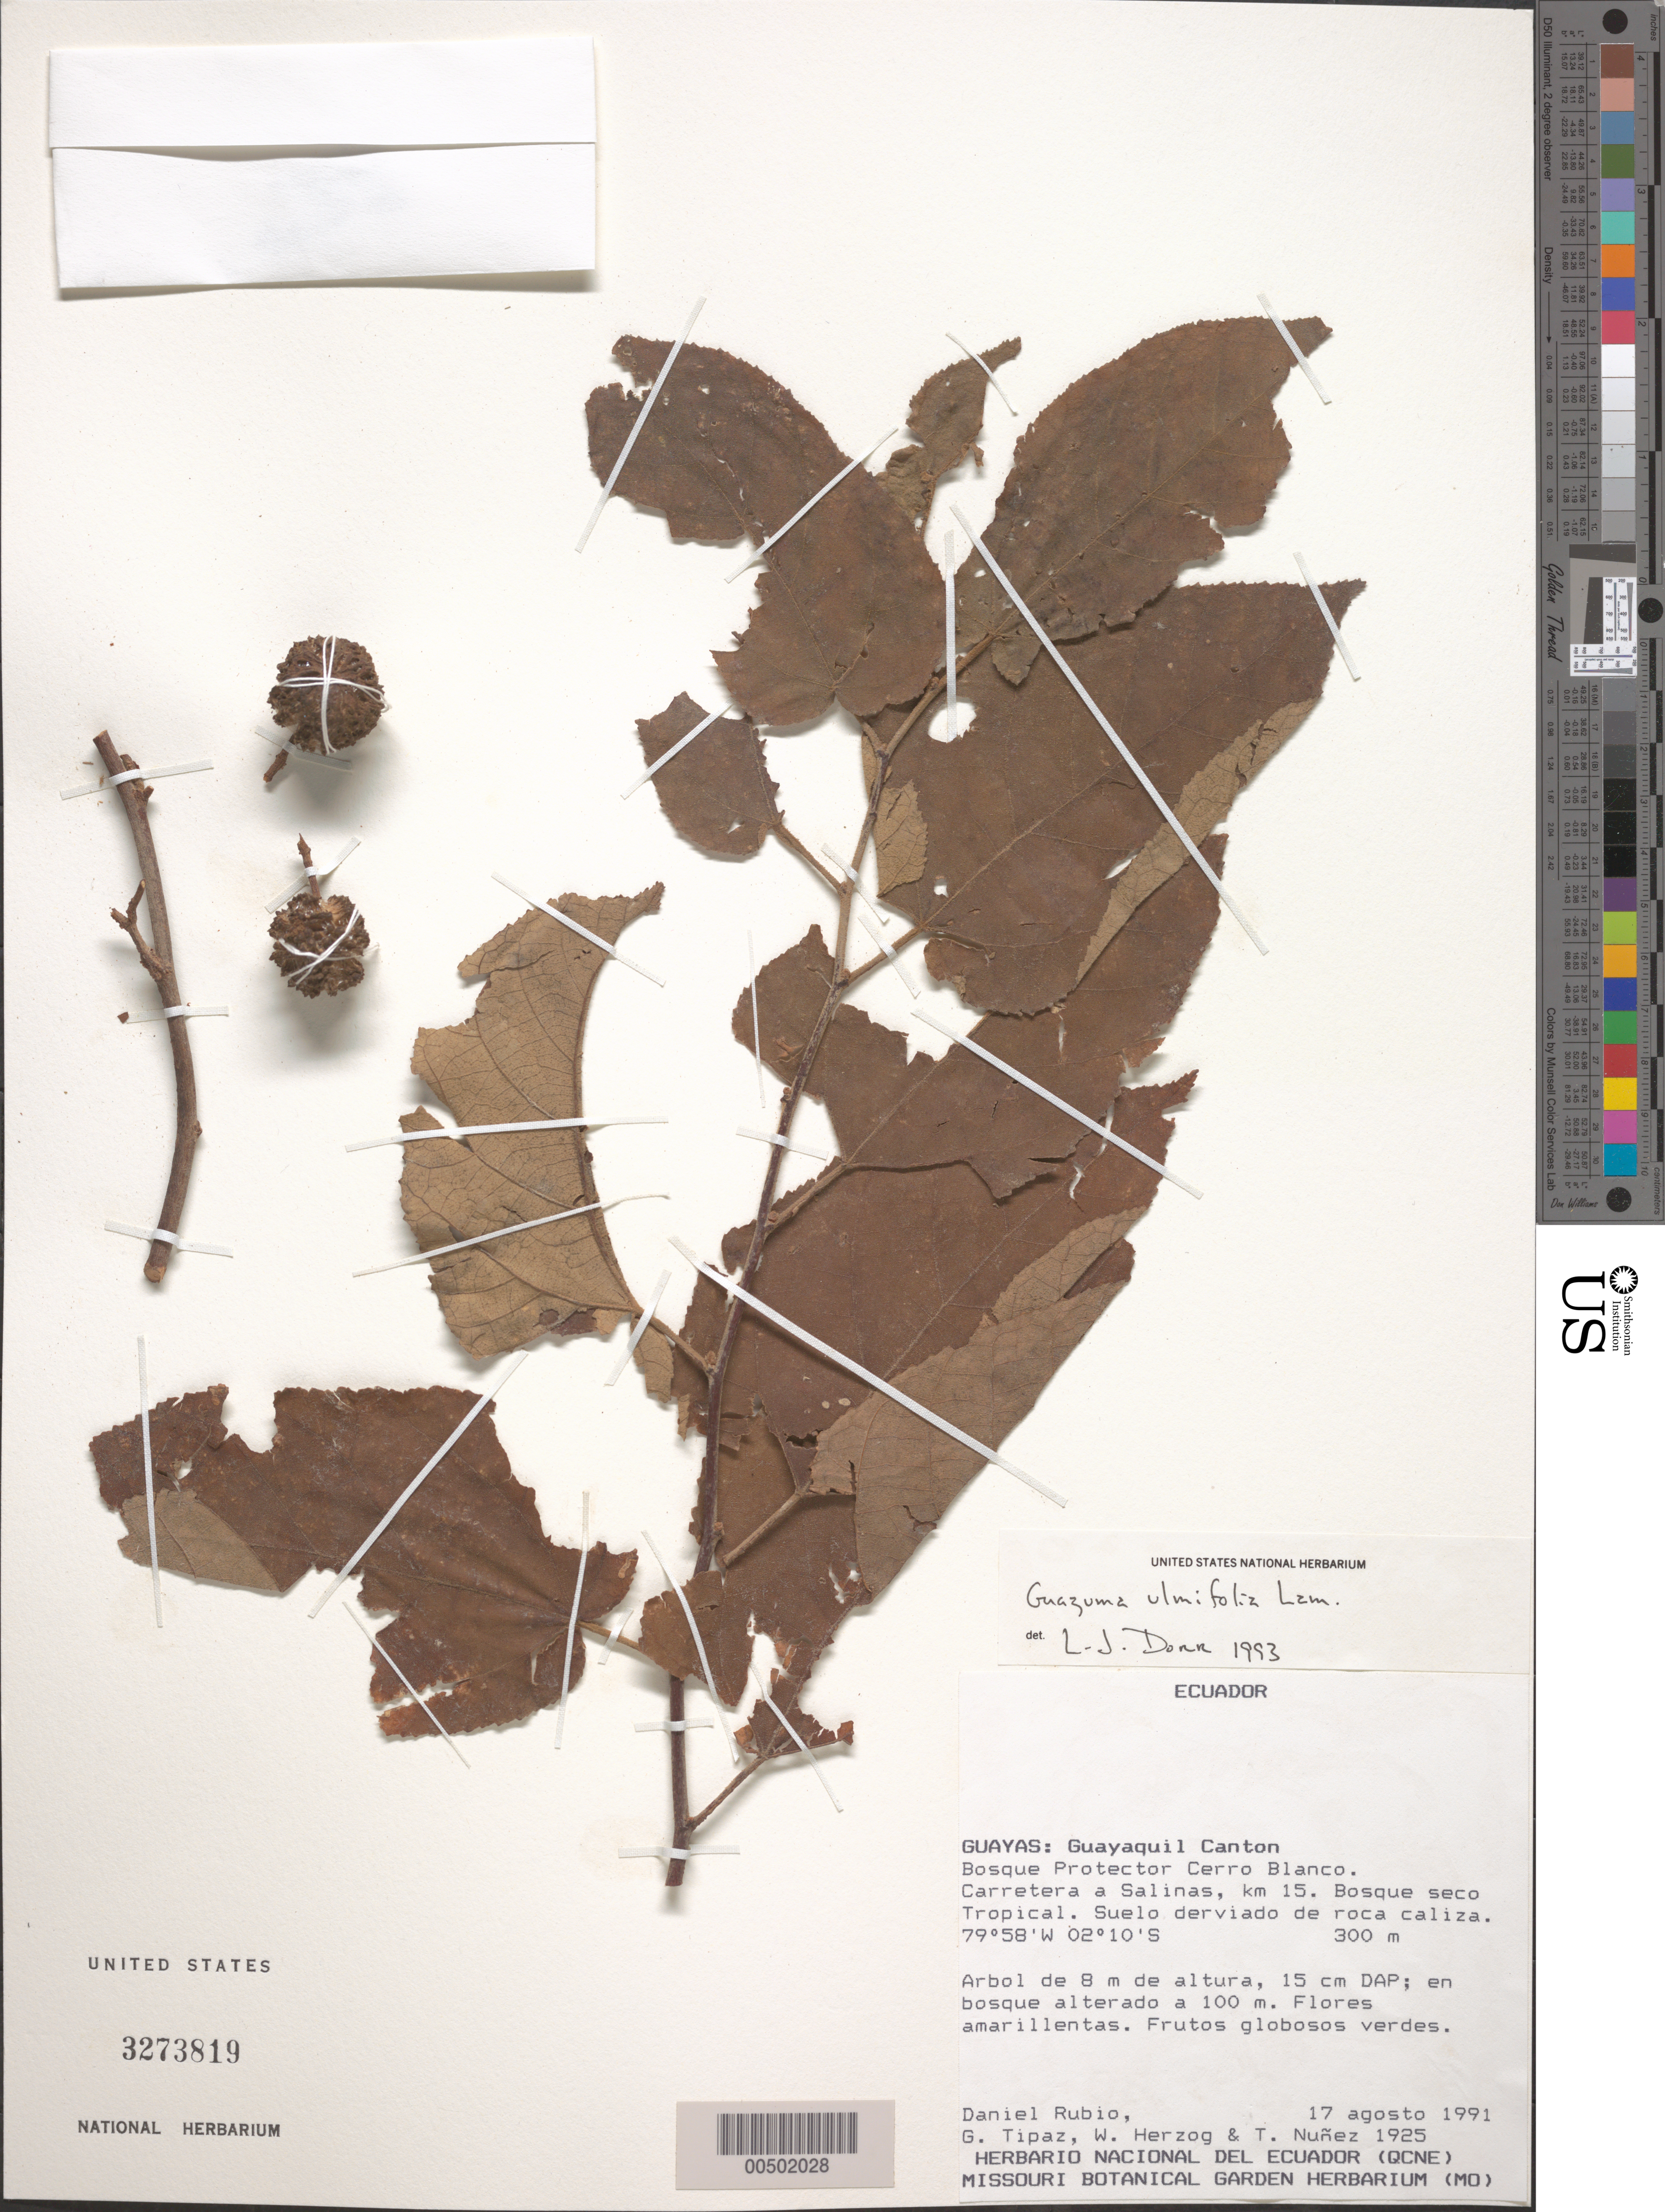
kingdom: Plantae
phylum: Tracheophyta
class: Magnoliopsida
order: Malvales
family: Malvaceae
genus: Guazuma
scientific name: Guazuma ulmifolia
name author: Lam.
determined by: Dorr, L. J., (BOT), Smithsonian Institution - National Museum of Natural History (UNITED STATES)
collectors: D. Rubio, G. Tipaz, W. Herzog & T. Núñez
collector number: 1925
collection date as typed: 17 Aug 1991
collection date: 1991-08-17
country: Ecuador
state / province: Guayas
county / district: Guayaquil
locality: Bosque Protector Cero Blanco. Carretera a Salinas, km. 15.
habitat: Bosque seco tropical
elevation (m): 300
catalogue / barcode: US 3273819